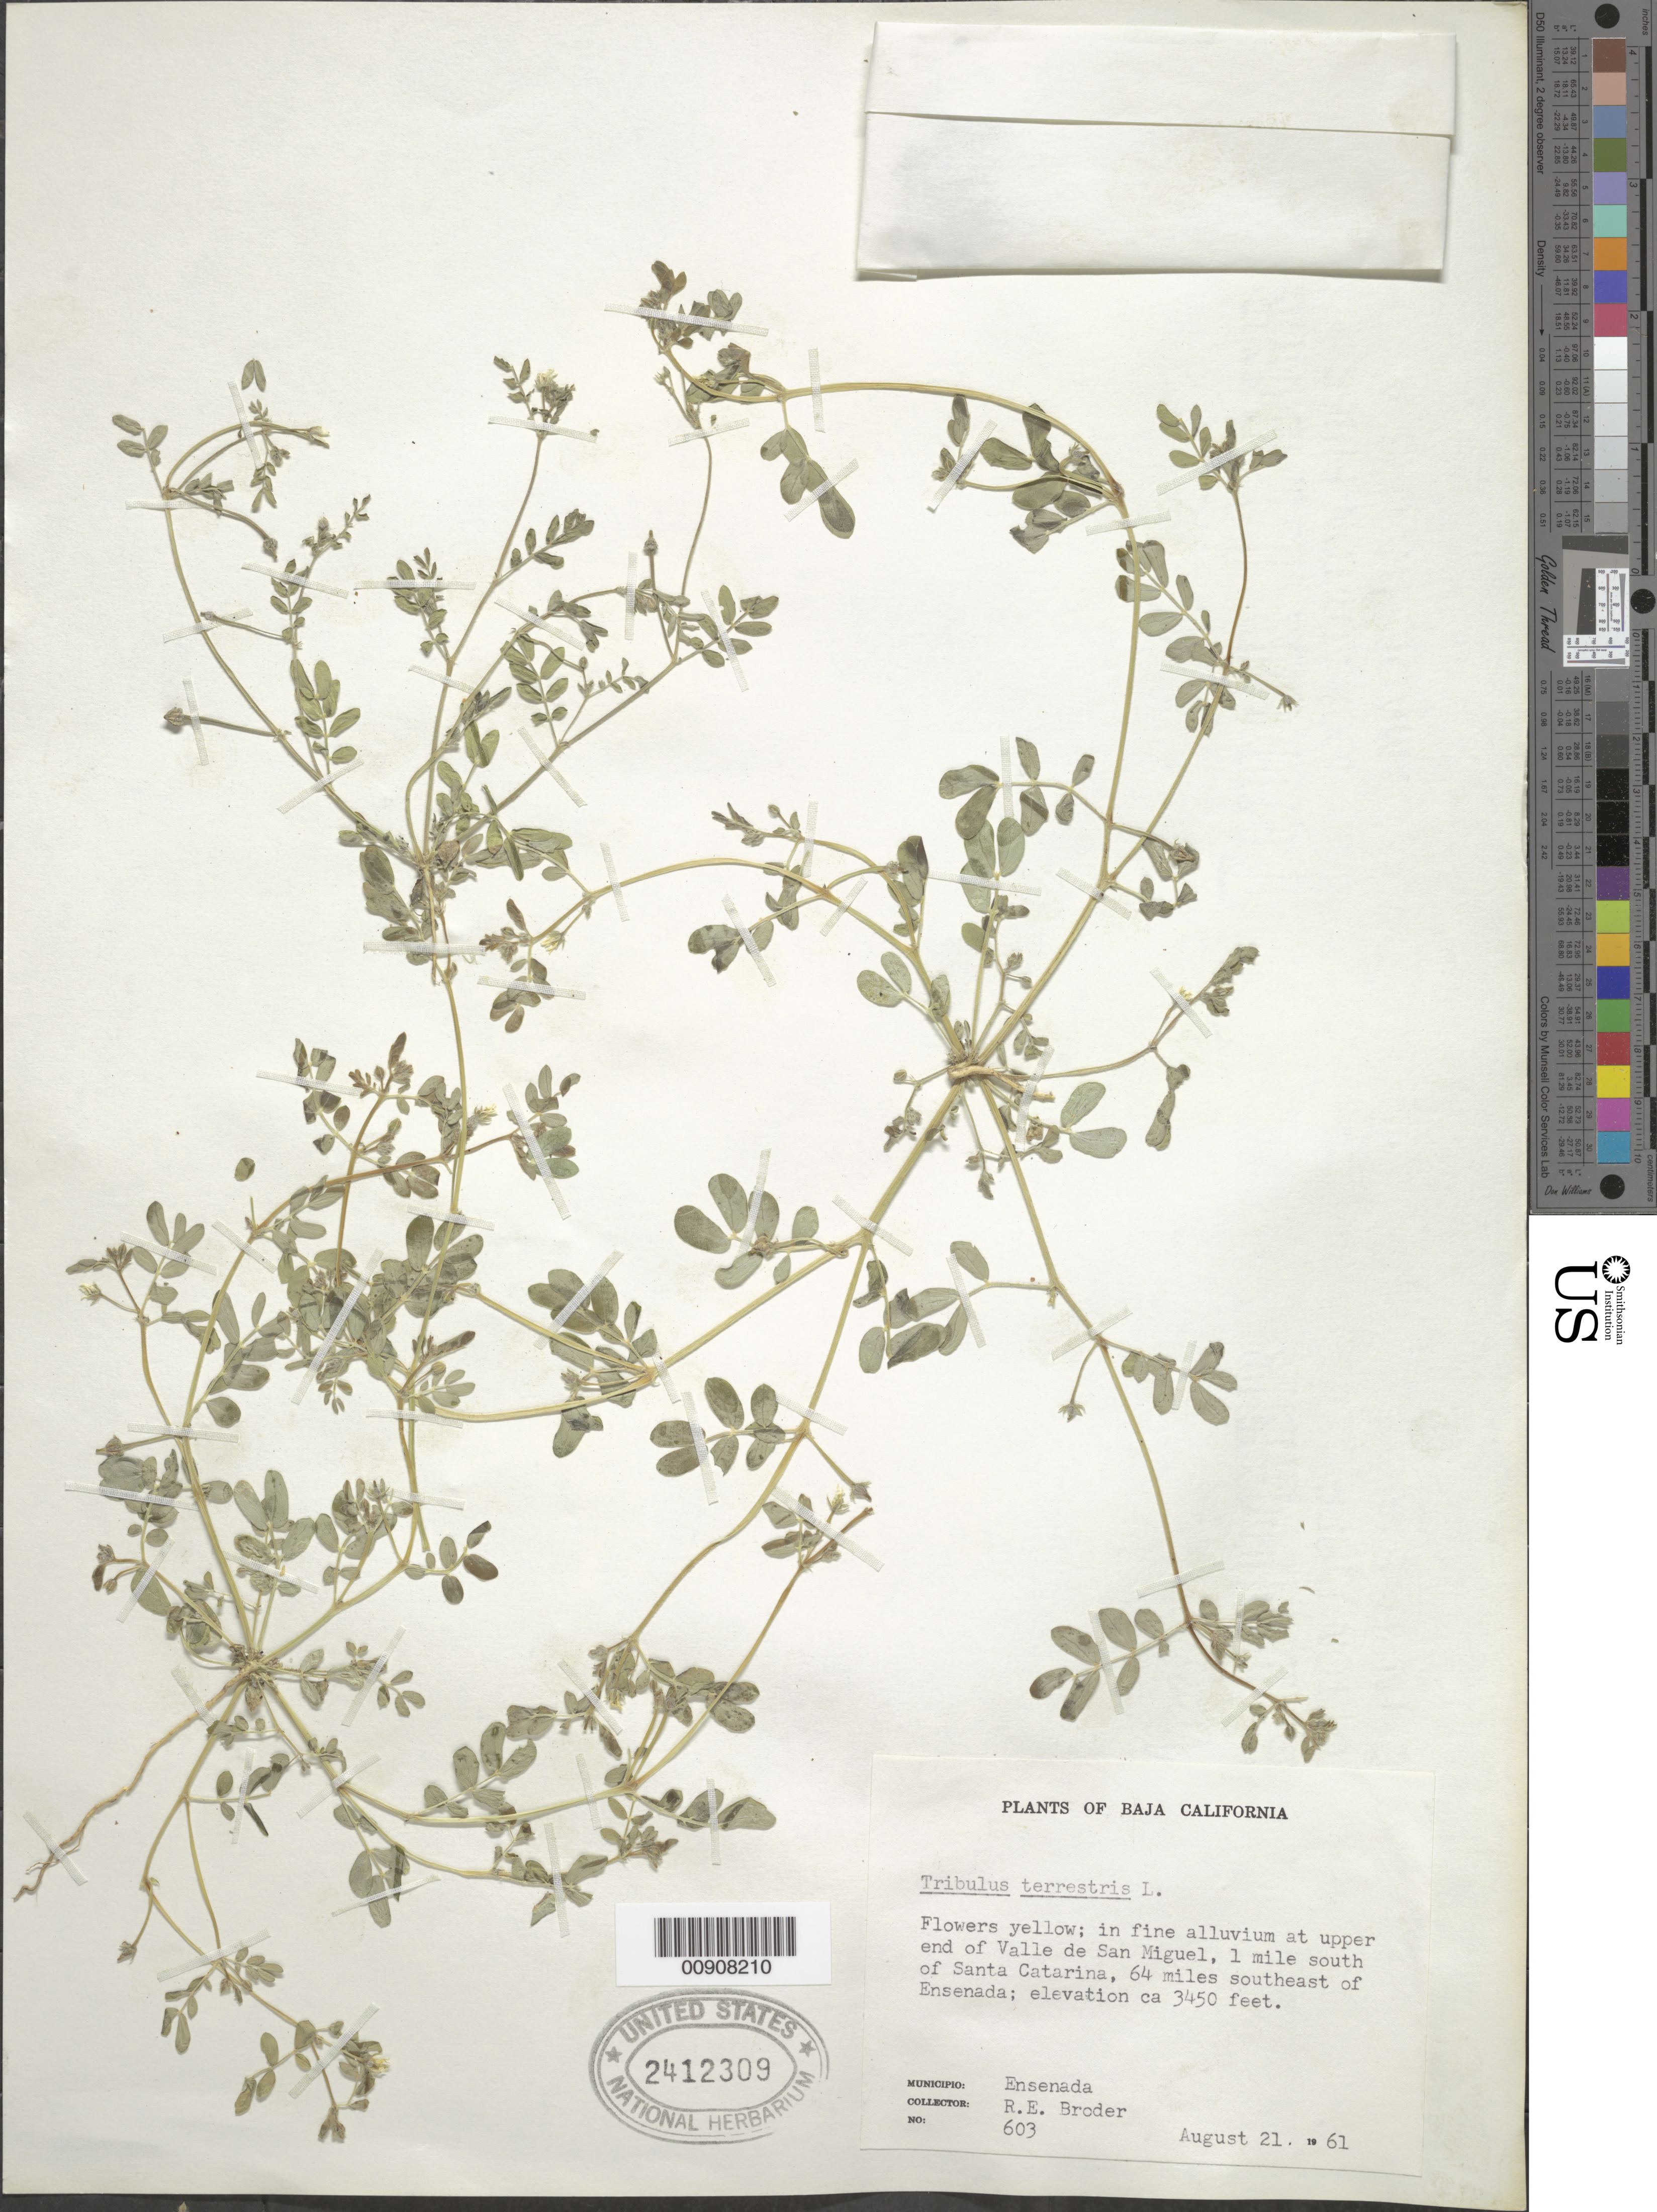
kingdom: Plantae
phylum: Tracheophyta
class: Magnoliopsida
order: Zygophyllales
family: Zygophyllaceae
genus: Tribulus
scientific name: Tribulus terrestris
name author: L.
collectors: R. Broder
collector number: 603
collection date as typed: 21 Aug 1961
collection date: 1961-08-21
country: Mexico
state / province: Baja California Norte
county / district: Ensenada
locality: At upper end of Valle de San Miguel, 1 mile south of Santa Catarina, 64 miles southeast of Ensenada, Municipio Ensenada, Baja California.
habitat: In fine alluvium at upper end of Valle.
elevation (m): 1052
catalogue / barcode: US 2412309